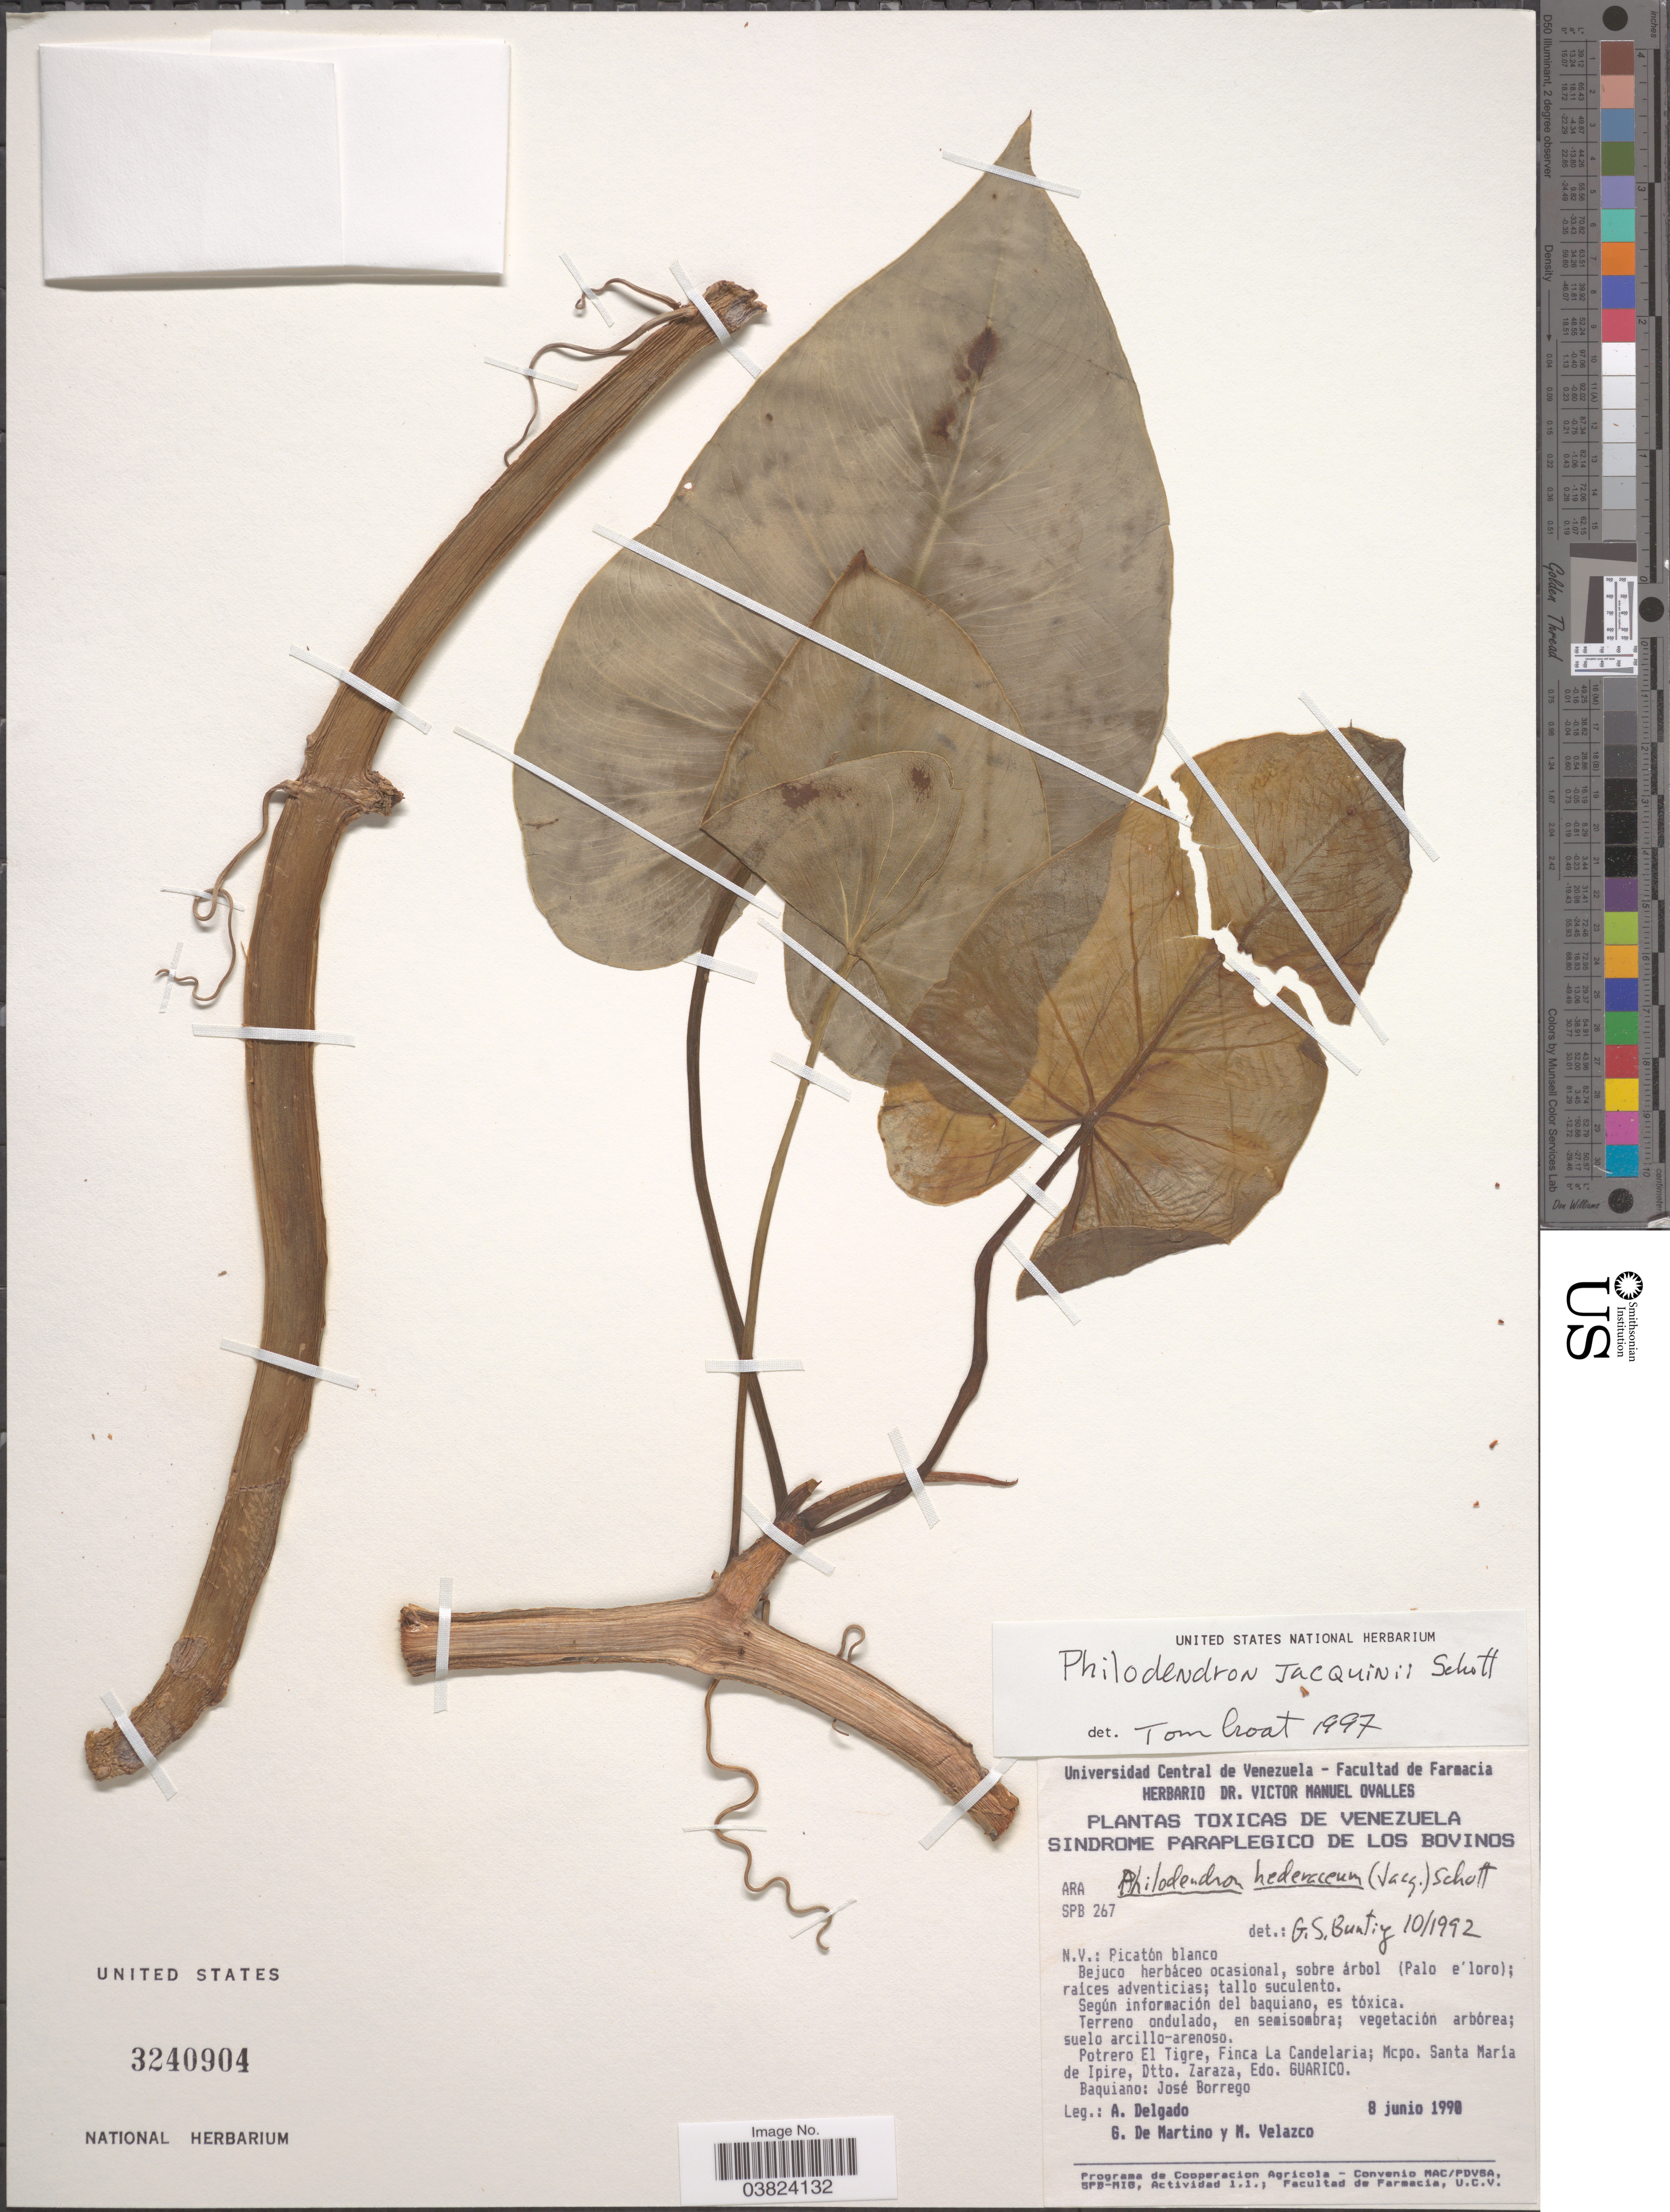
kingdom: Plantae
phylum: Tracheophyta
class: Liliopsida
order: Alismatales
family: Araceae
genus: Philodendron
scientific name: Philodendron jacquinii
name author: Schott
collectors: A. A. Delgado, G. De Martino & M. Velazco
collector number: SPB267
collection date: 1998-06-08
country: Venezuela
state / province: Guarico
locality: Potrero El Tigre, Finca La Candelaria; Mcpo. Santa María de Ipire, Dtto. Zaraza, Edo. Guarico. Baquiano: José Borrego. [unsure placement]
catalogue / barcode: US 3240904